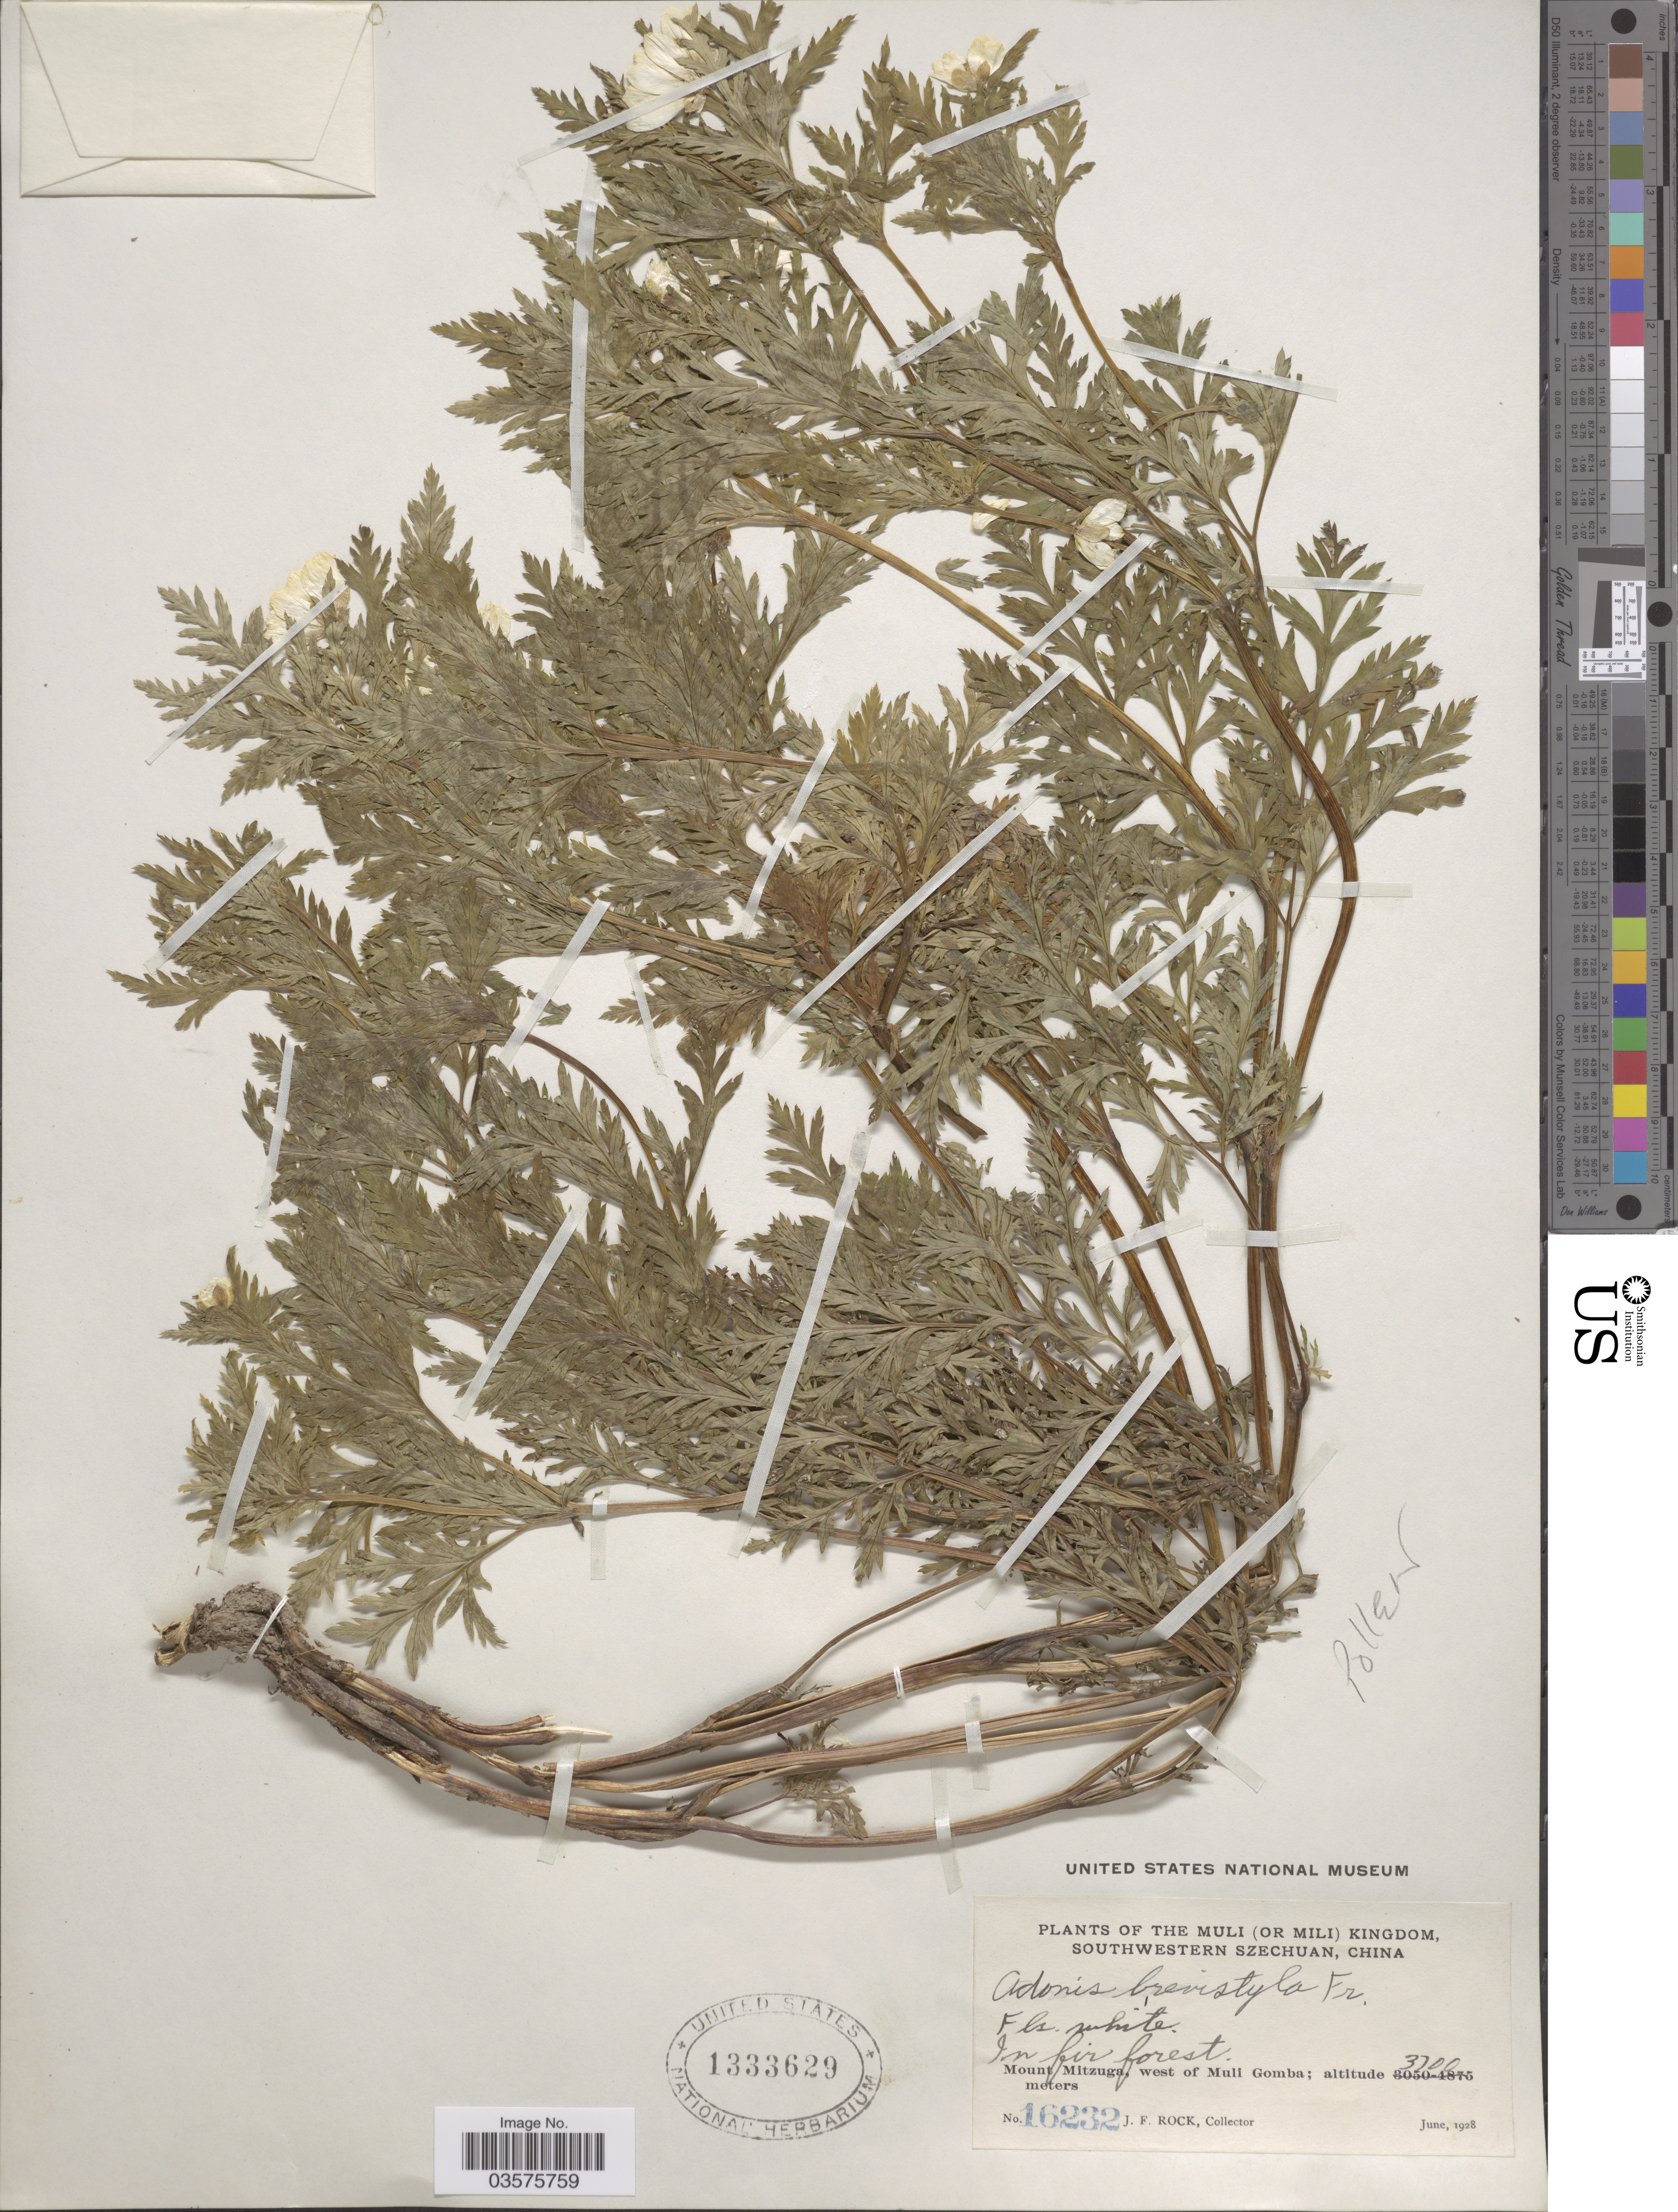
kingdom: Plantae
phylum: Tracheophyta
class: Magnoliopsida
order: Ranunculales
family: Ranunculaceae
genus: Adonis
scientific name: Adonis brevistyla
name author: Franch.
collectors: J. Rock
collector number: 16232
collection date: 1928-06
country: China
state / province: Sichuan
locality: The Muli (or Mili) Kingdom, Southwestern Szechuan. Mount Mitzuga, west of Muli Gomba.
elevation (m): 3700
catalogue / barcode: US 1333629